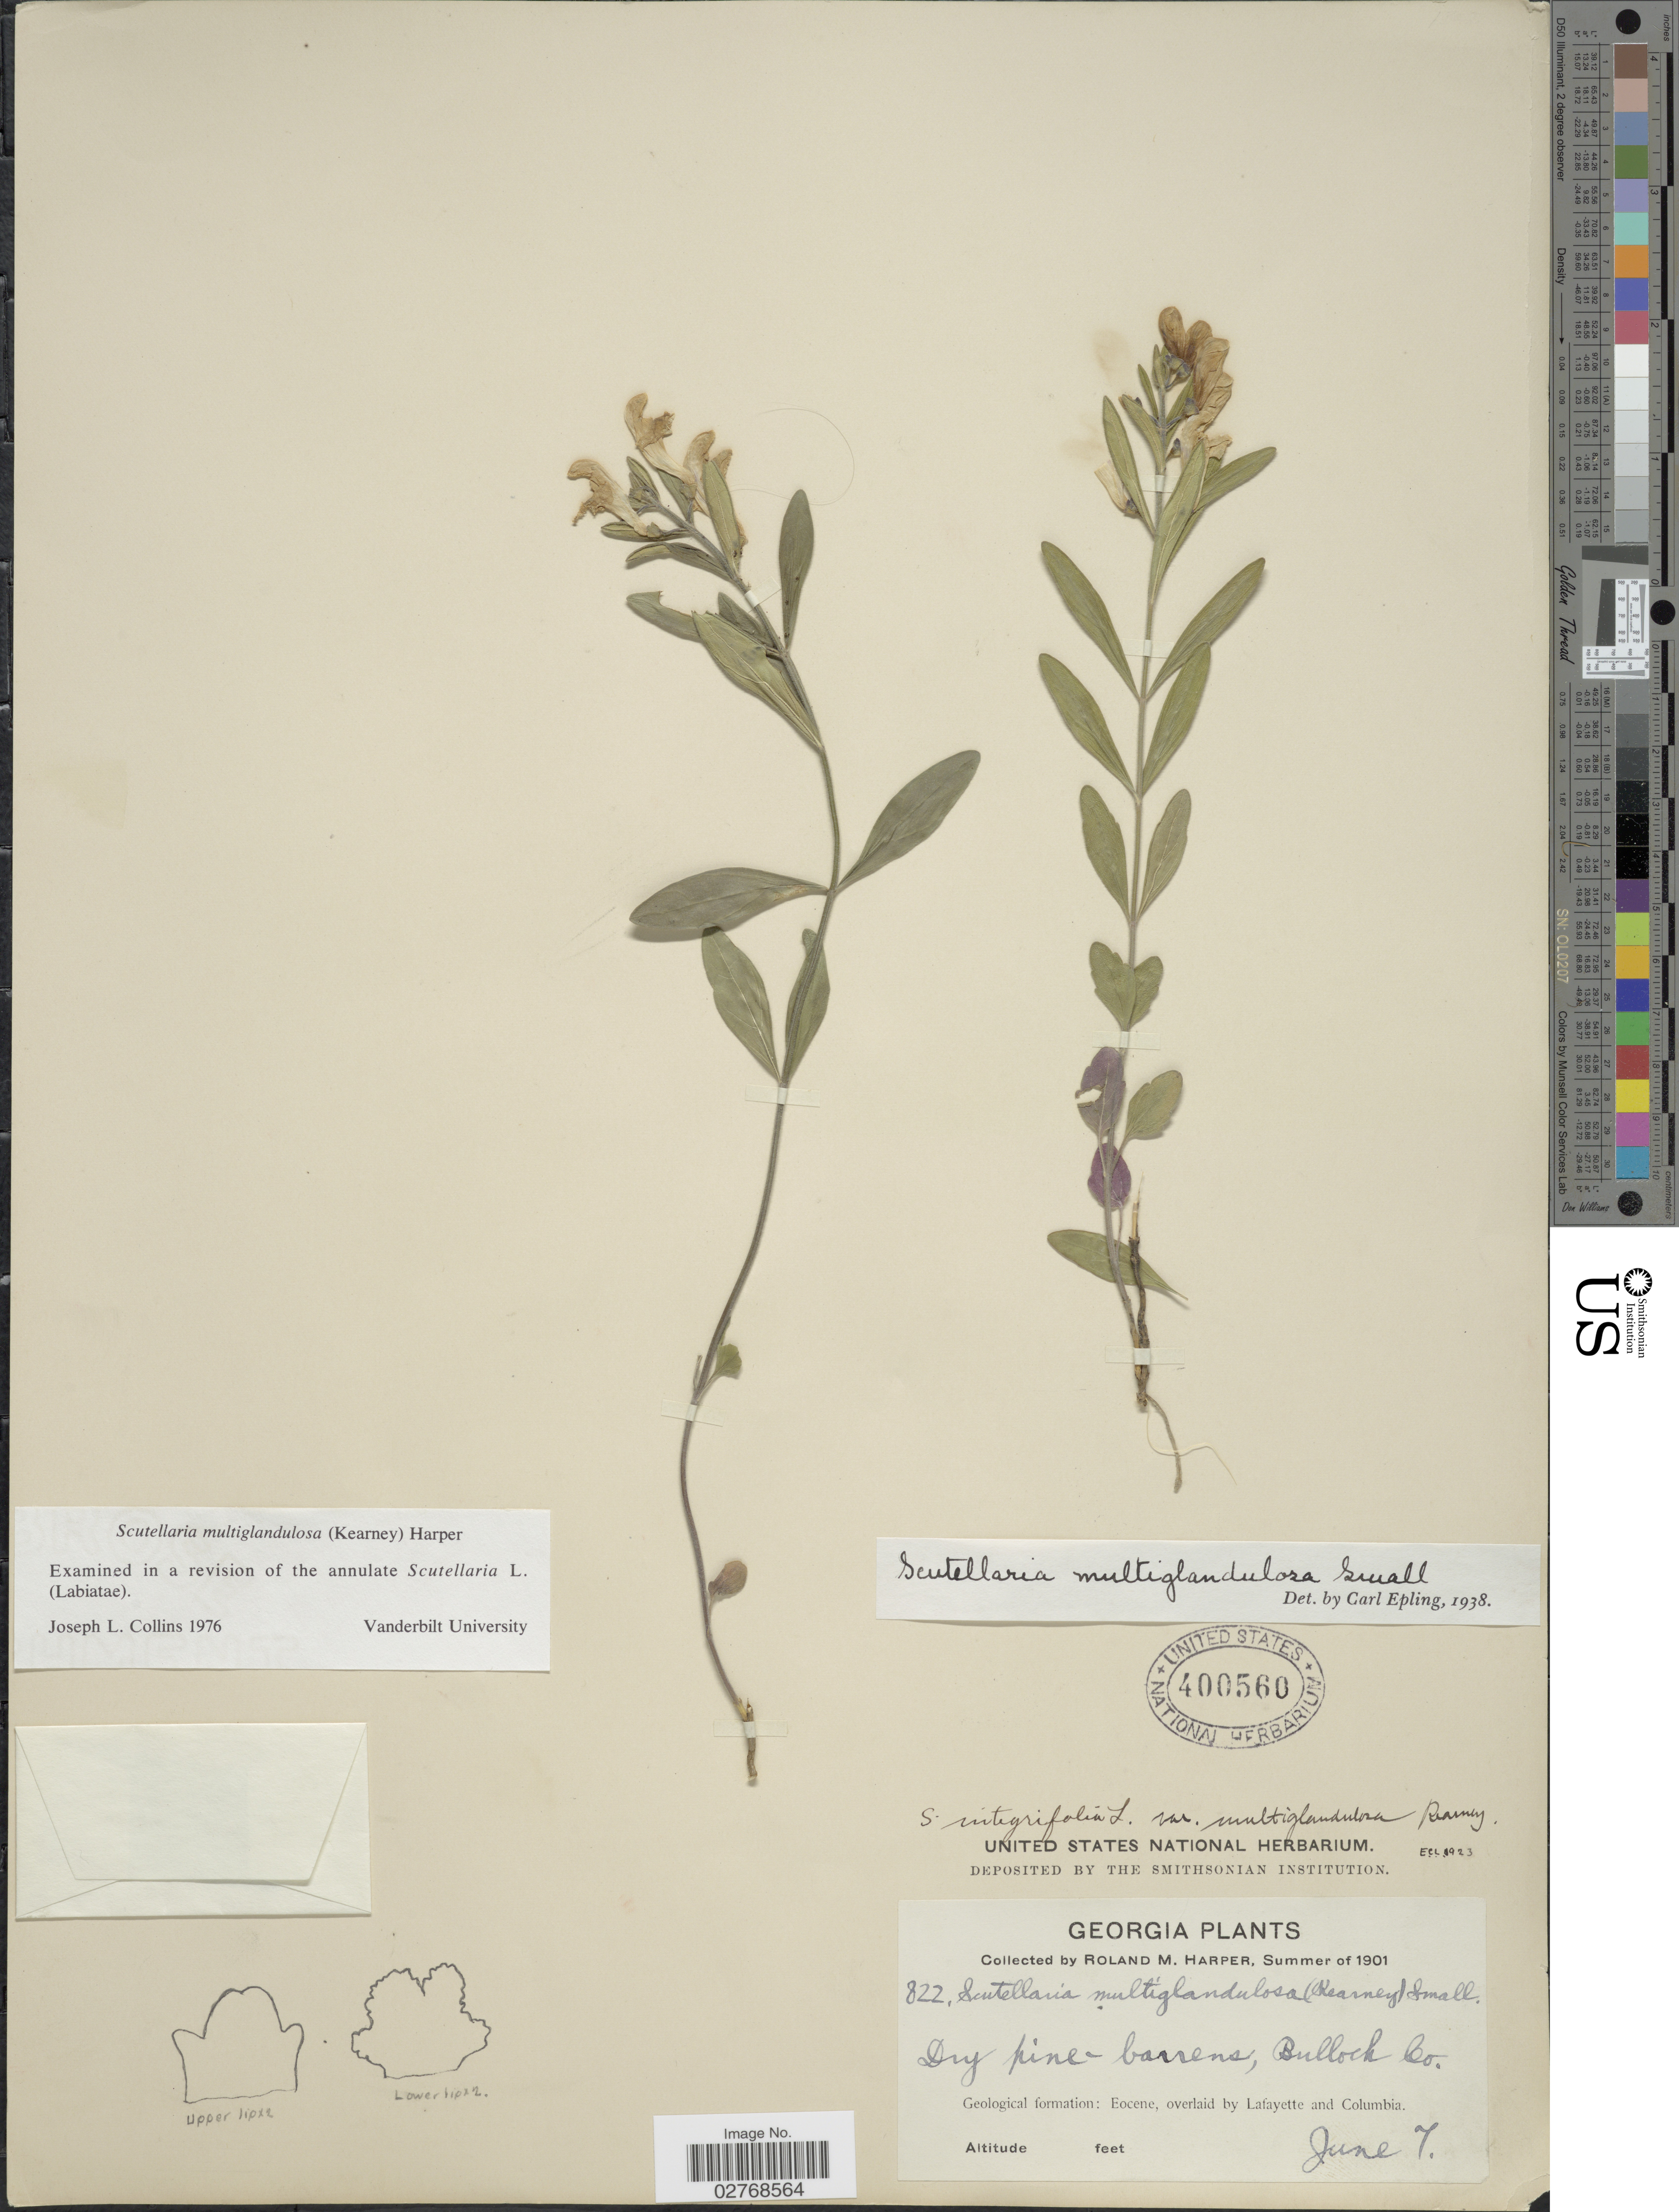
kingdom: Plantae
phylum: Tracheophyta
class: Magnoliopsida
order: Lamiales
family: Lamiaceae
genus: Scutellaria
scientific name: Scutellaria multiglandulosa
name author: (Kearney) Small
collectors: R. M. Harper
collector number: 822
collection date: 1901-06-07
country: United States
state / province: Georgia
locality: Dry pine-barrens, Bullock Co.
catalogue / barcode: US 400560